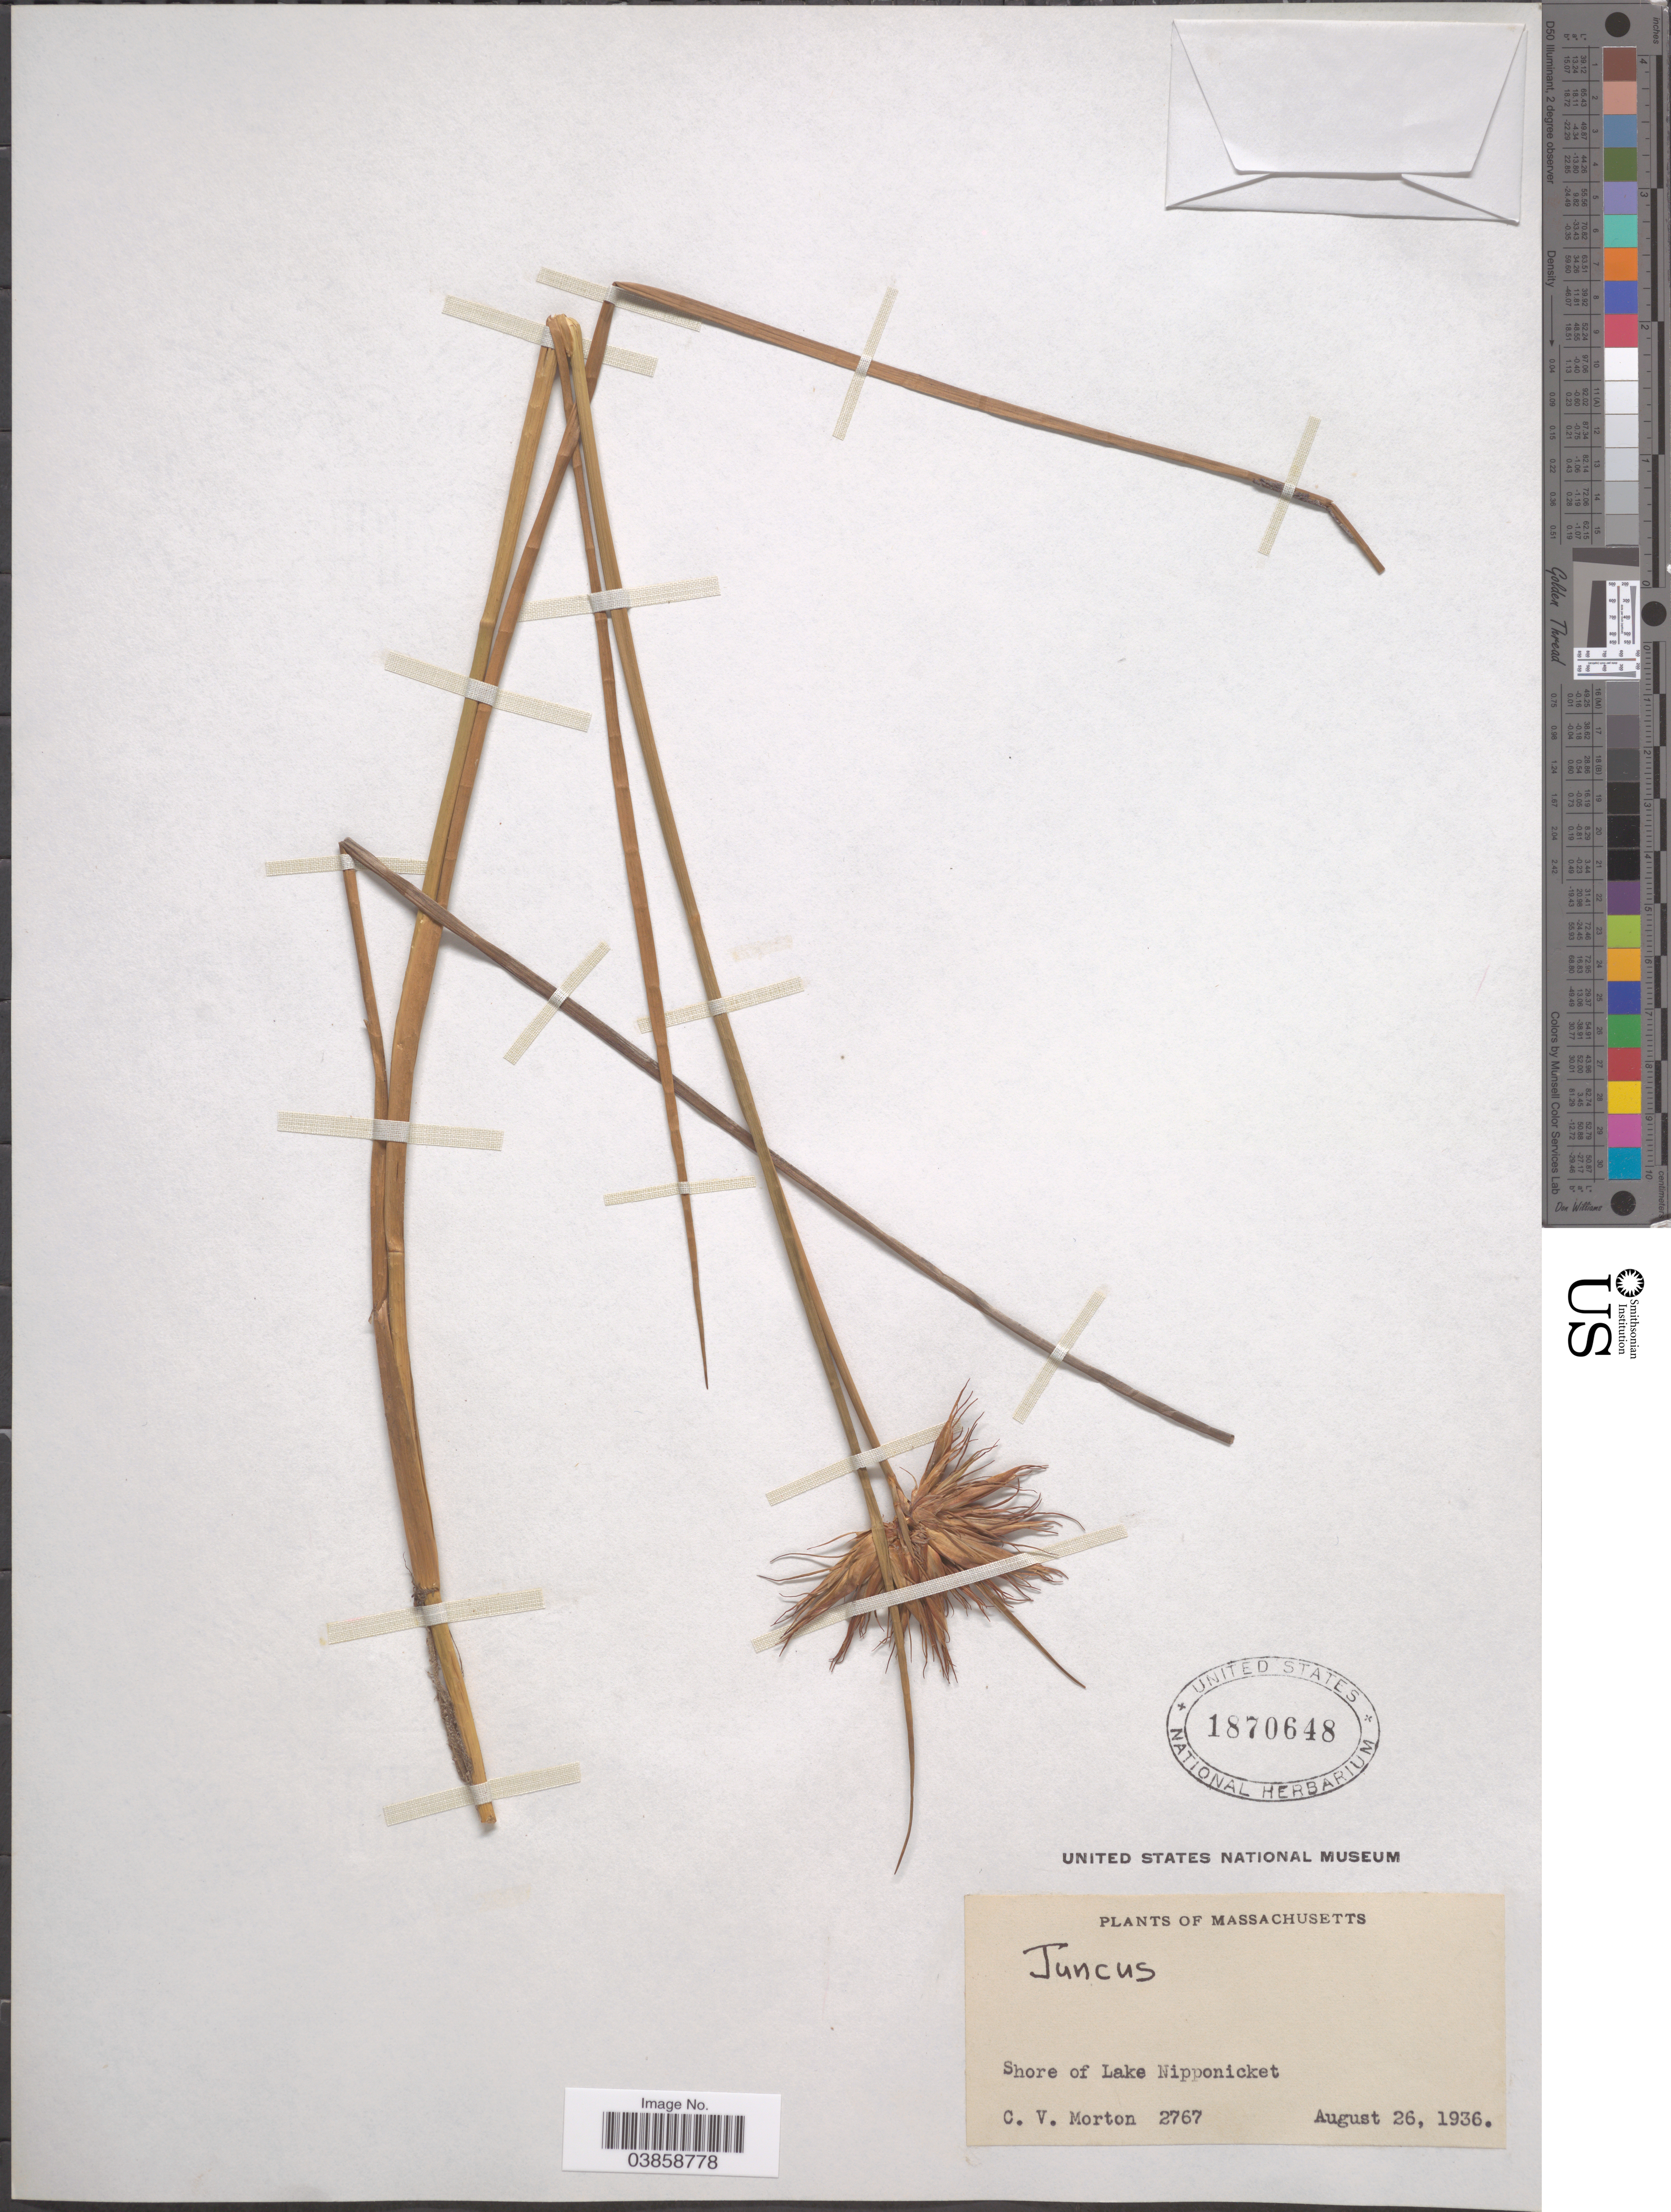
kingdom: Plantae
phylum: Tracheophyta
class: Liliopsida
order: Poales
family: Juncaceae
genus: Juncus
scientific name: Juncus sp.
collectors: C. V. Morton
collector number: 2767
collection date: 1936-08-26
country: United States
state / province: Massachusetts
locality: Shore of Lake Nipponicket.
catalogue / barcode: US 1870648